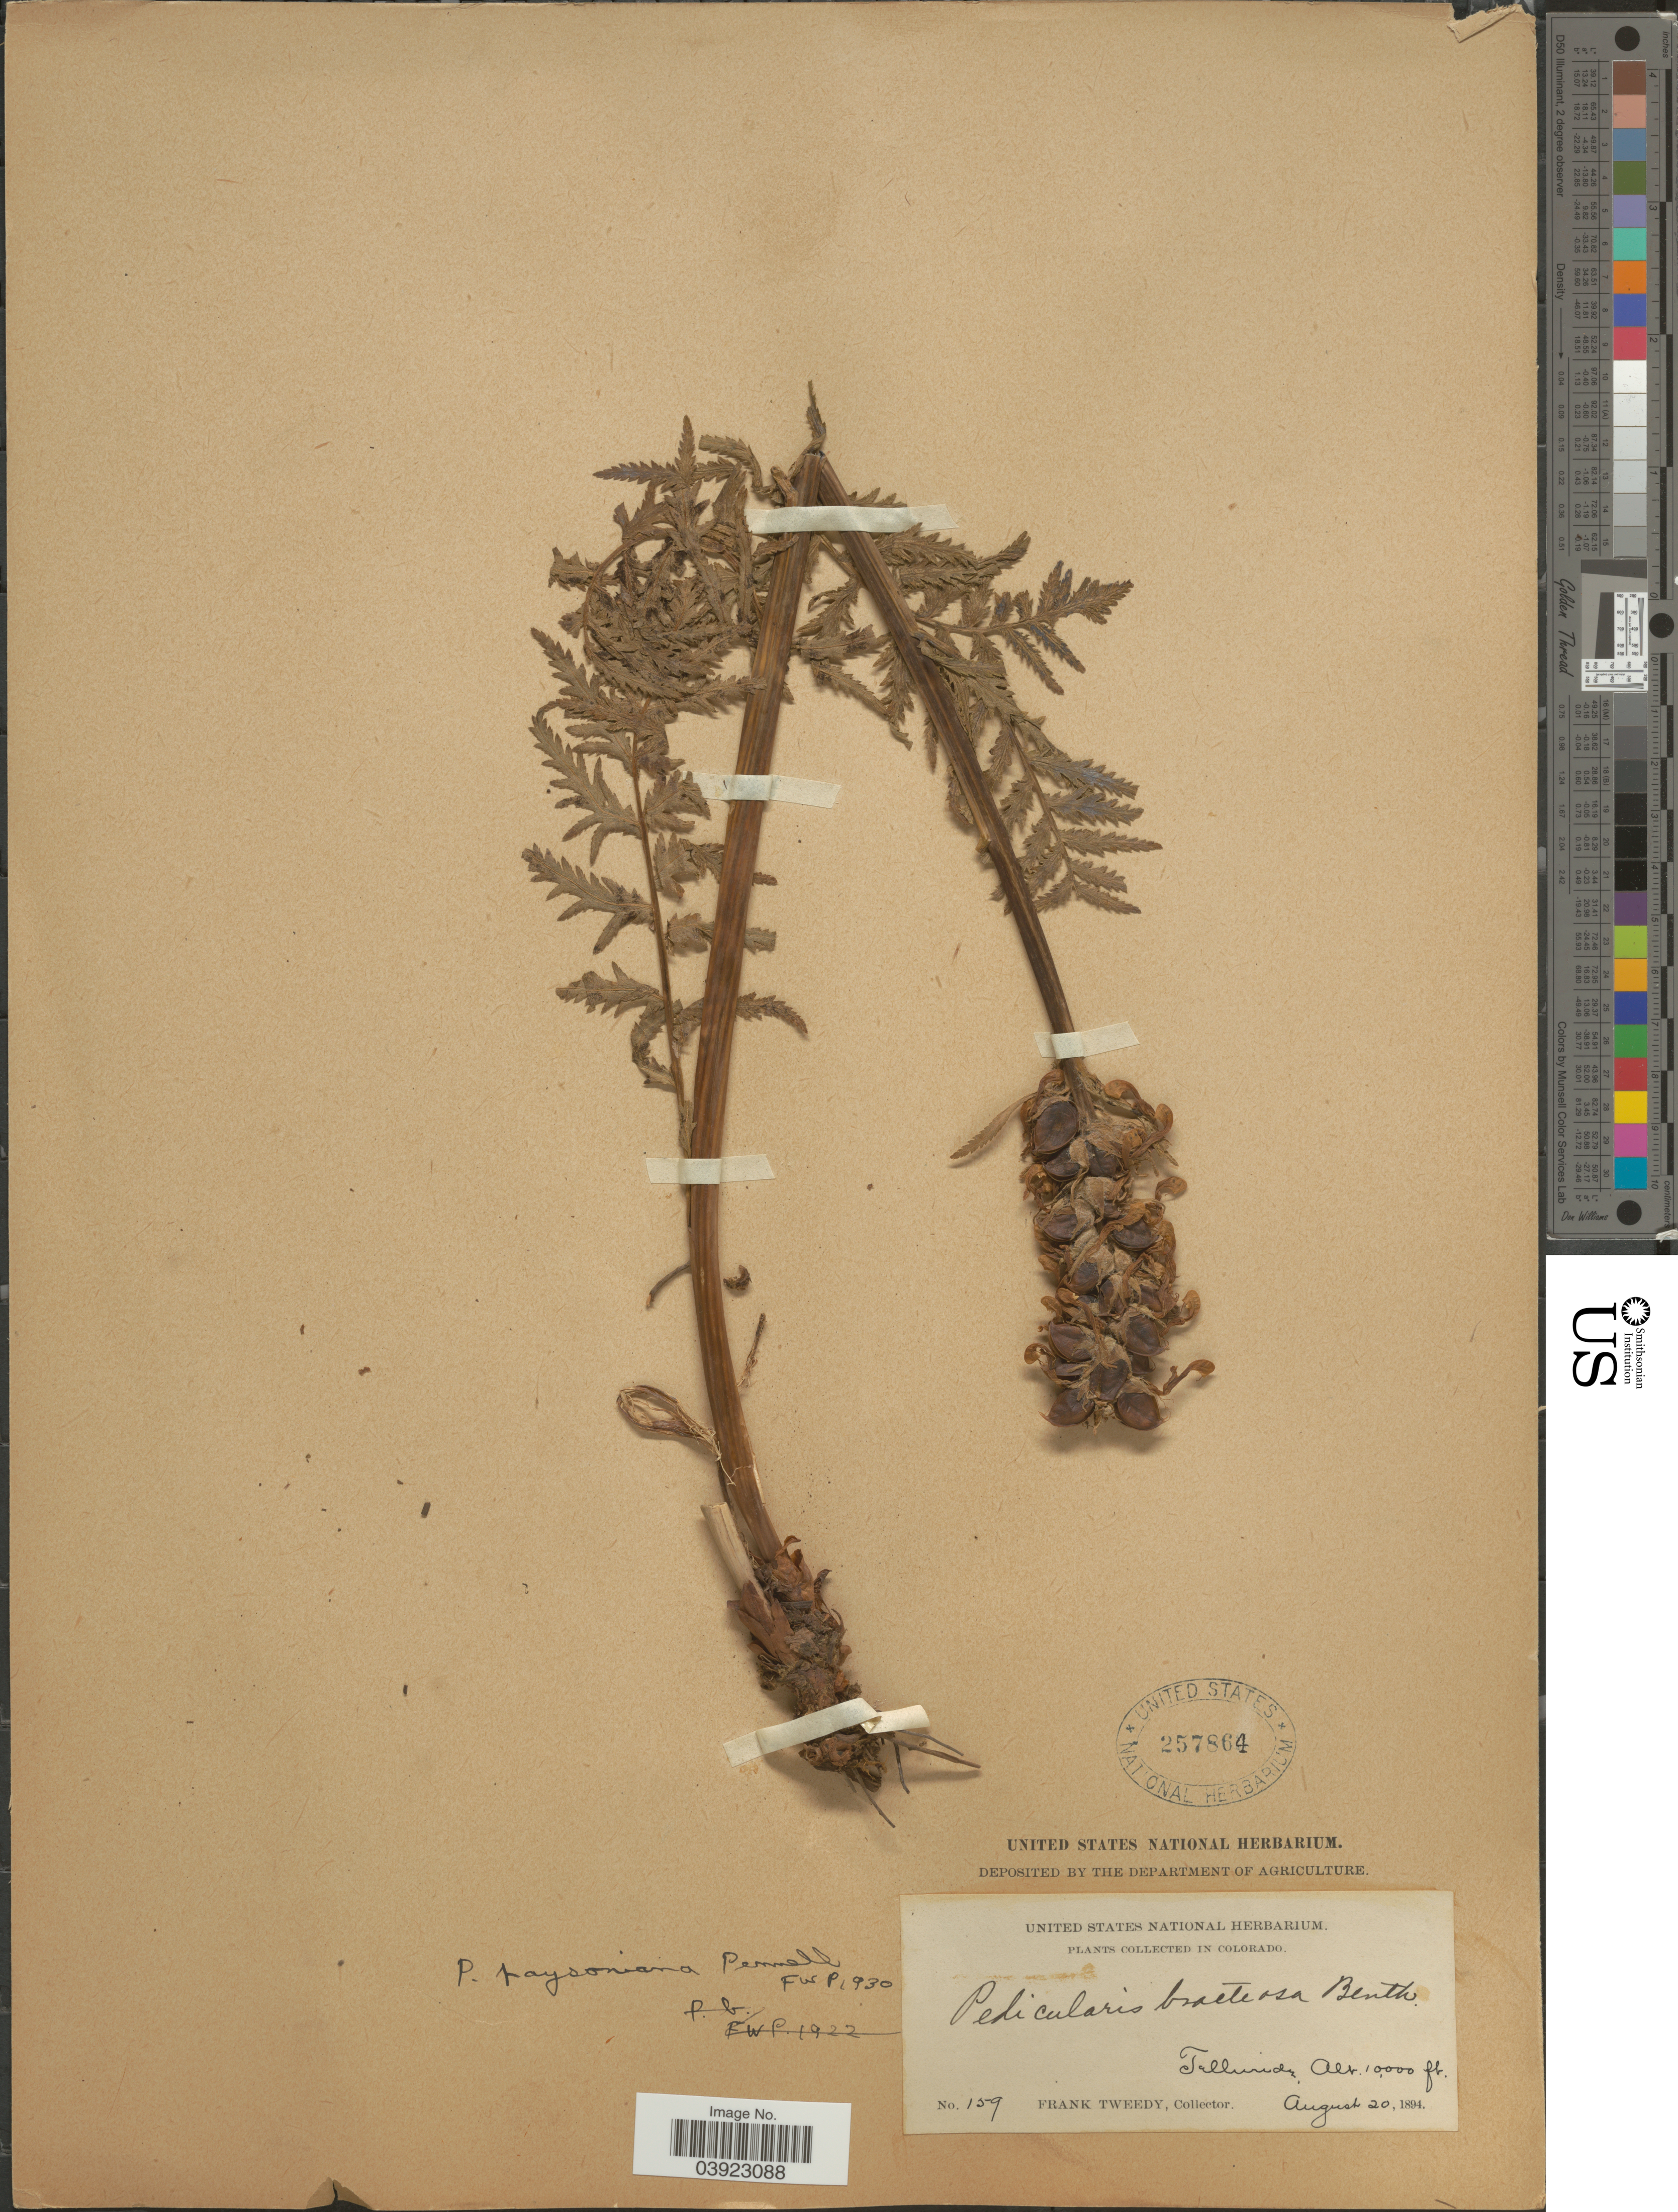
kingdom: Plantae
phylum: Tracheophyta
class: Magnoliopsida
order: Lamiales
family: Orobanchaceae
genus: Pedicularis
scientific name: Pedicularis paysoniana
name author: Pennell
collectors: F. Tweedy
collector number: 159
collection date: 1894-08-20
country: United States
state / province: Colorado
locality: Telluride.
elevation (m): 3048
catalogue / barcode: US 257864